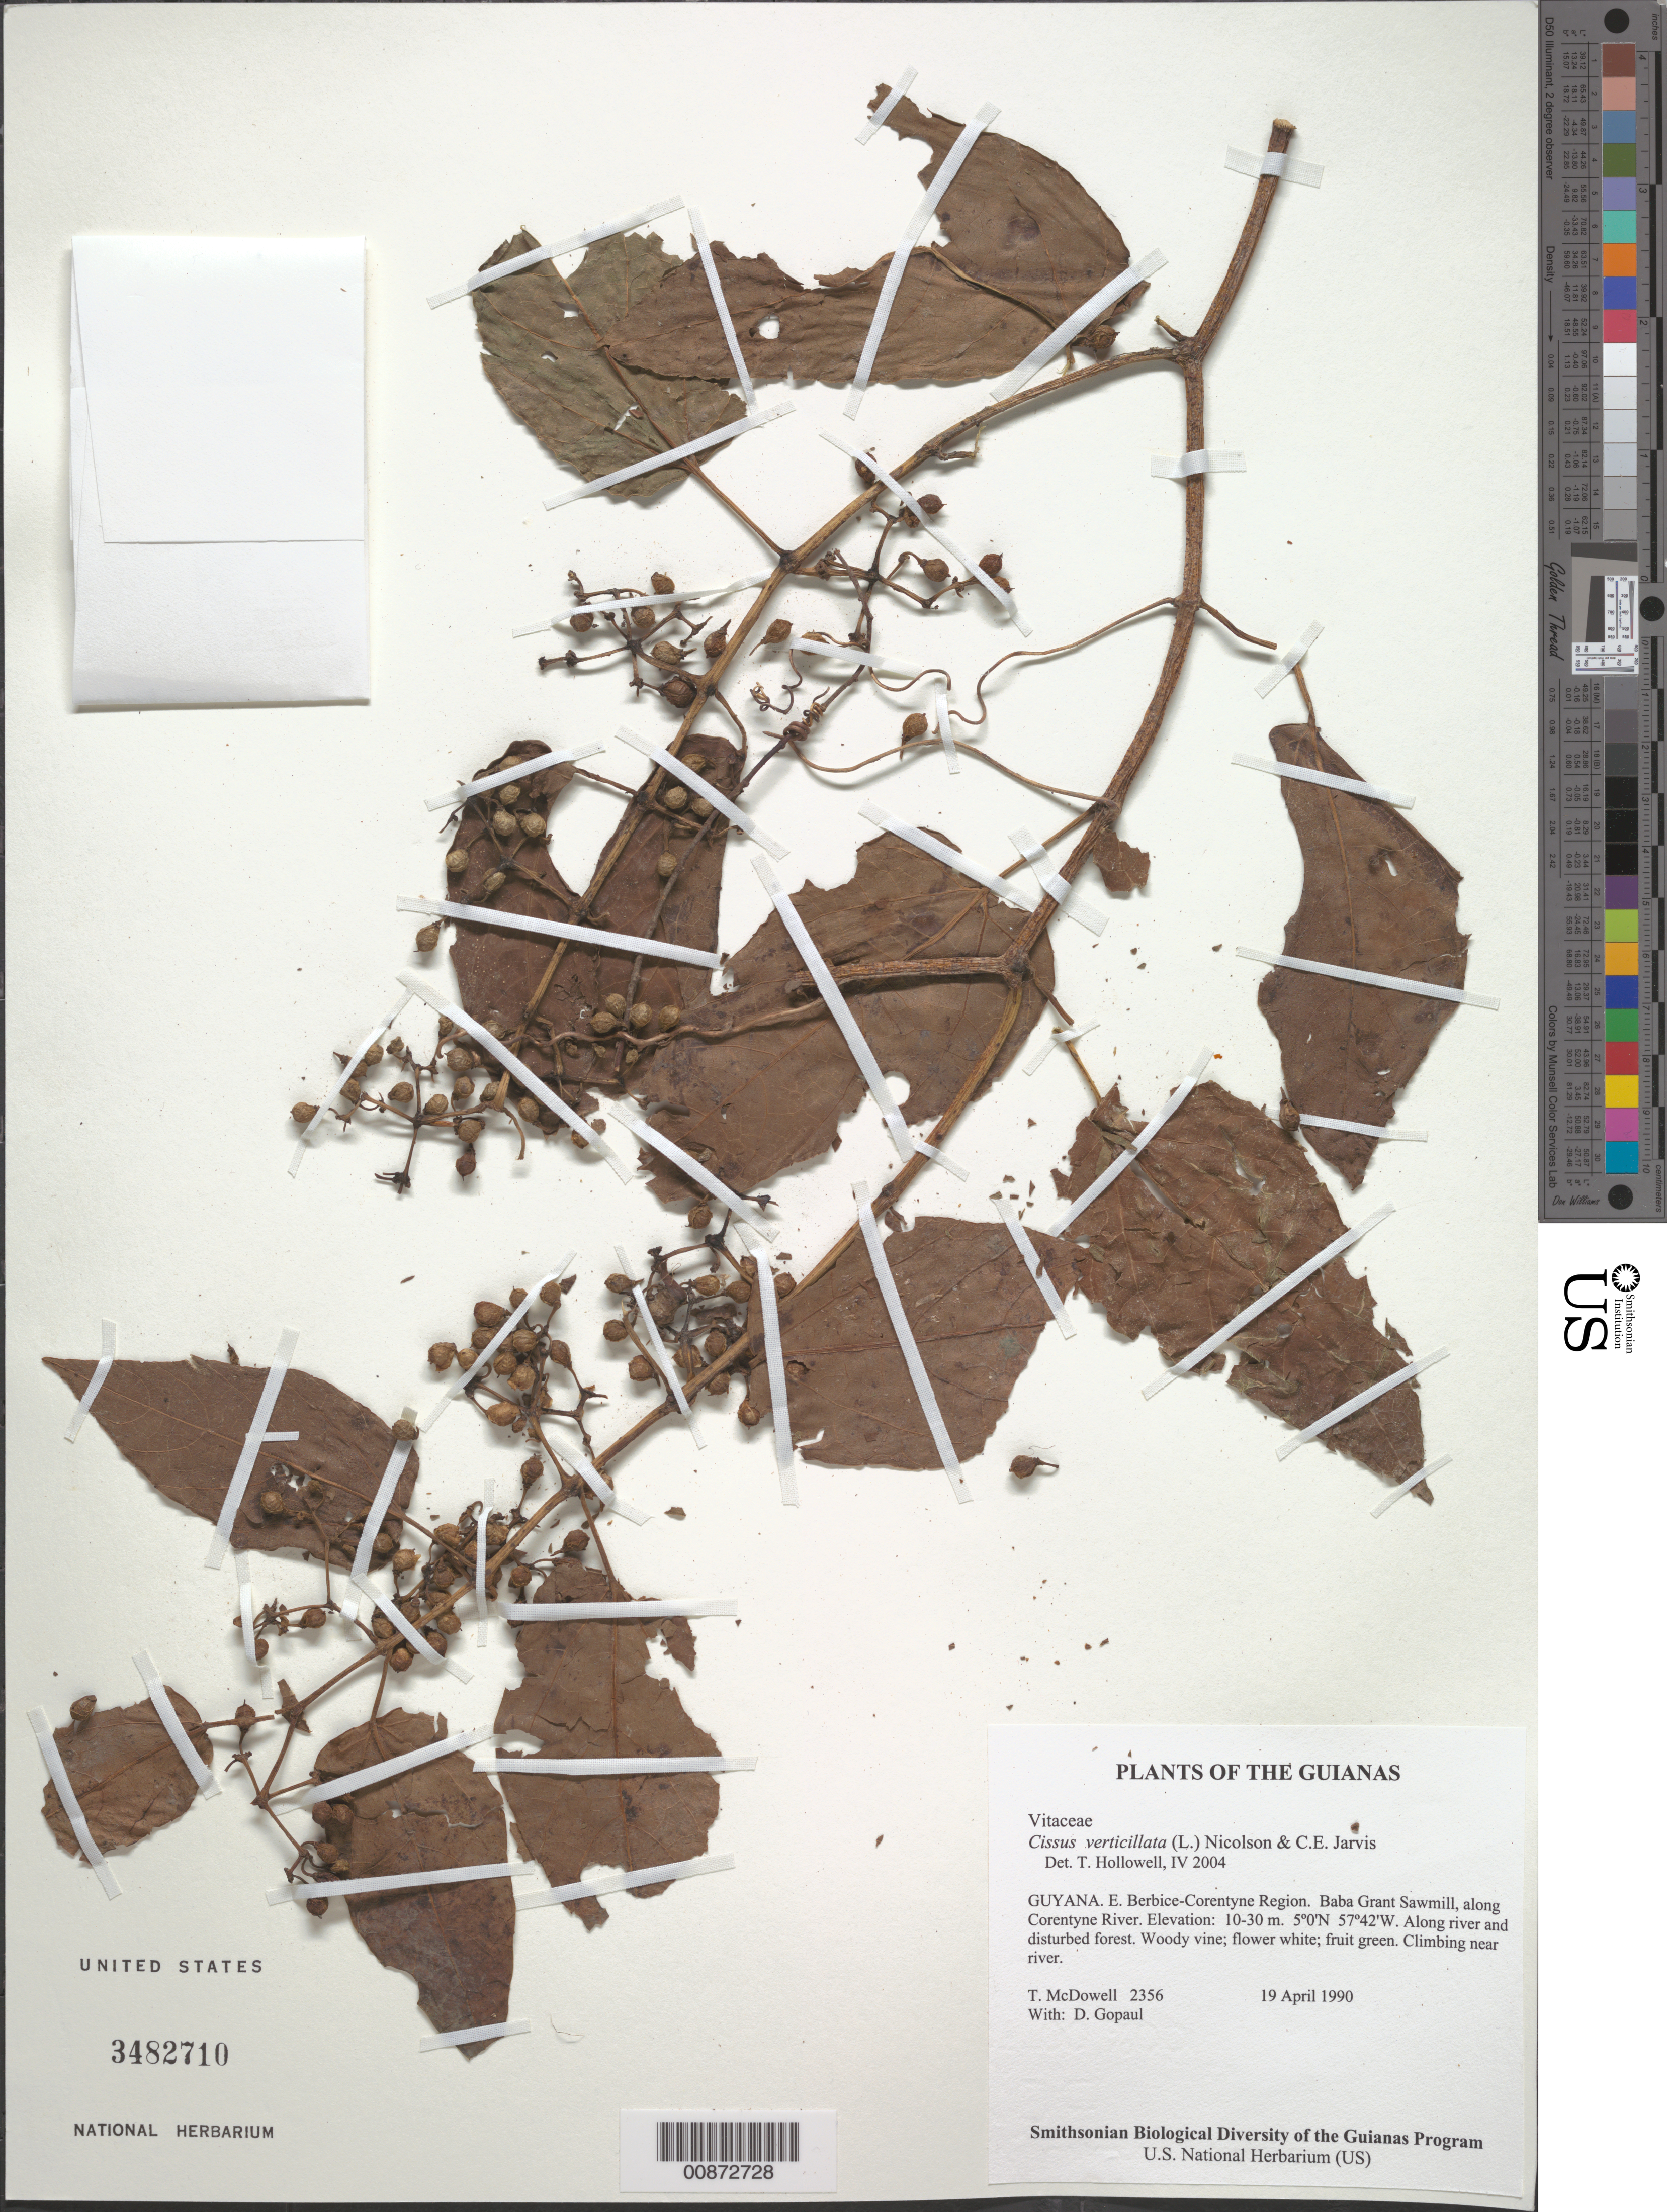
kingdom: Plantae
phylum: Tracheophyta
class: Magnoliopsida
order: Vitales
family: Vitaceae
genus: Cissus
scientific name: Cissus verticillata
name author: (L.) Nicolson & C.E. Jarvis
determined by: Hollowell, T. H., (BOT), Smithsonian Institution - National Museum of Natural History (UNITED STATES)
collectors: T. McDowell & D. Gopaul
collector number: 2356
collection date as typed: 19 April 1990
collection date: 1990-04-19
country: Guyana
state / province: E. Berbice-Corentyne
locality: Baba Grant Sawmill, along Corentyne River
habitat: Along river and disturbed forest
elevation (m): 10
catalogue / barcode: US 3482710